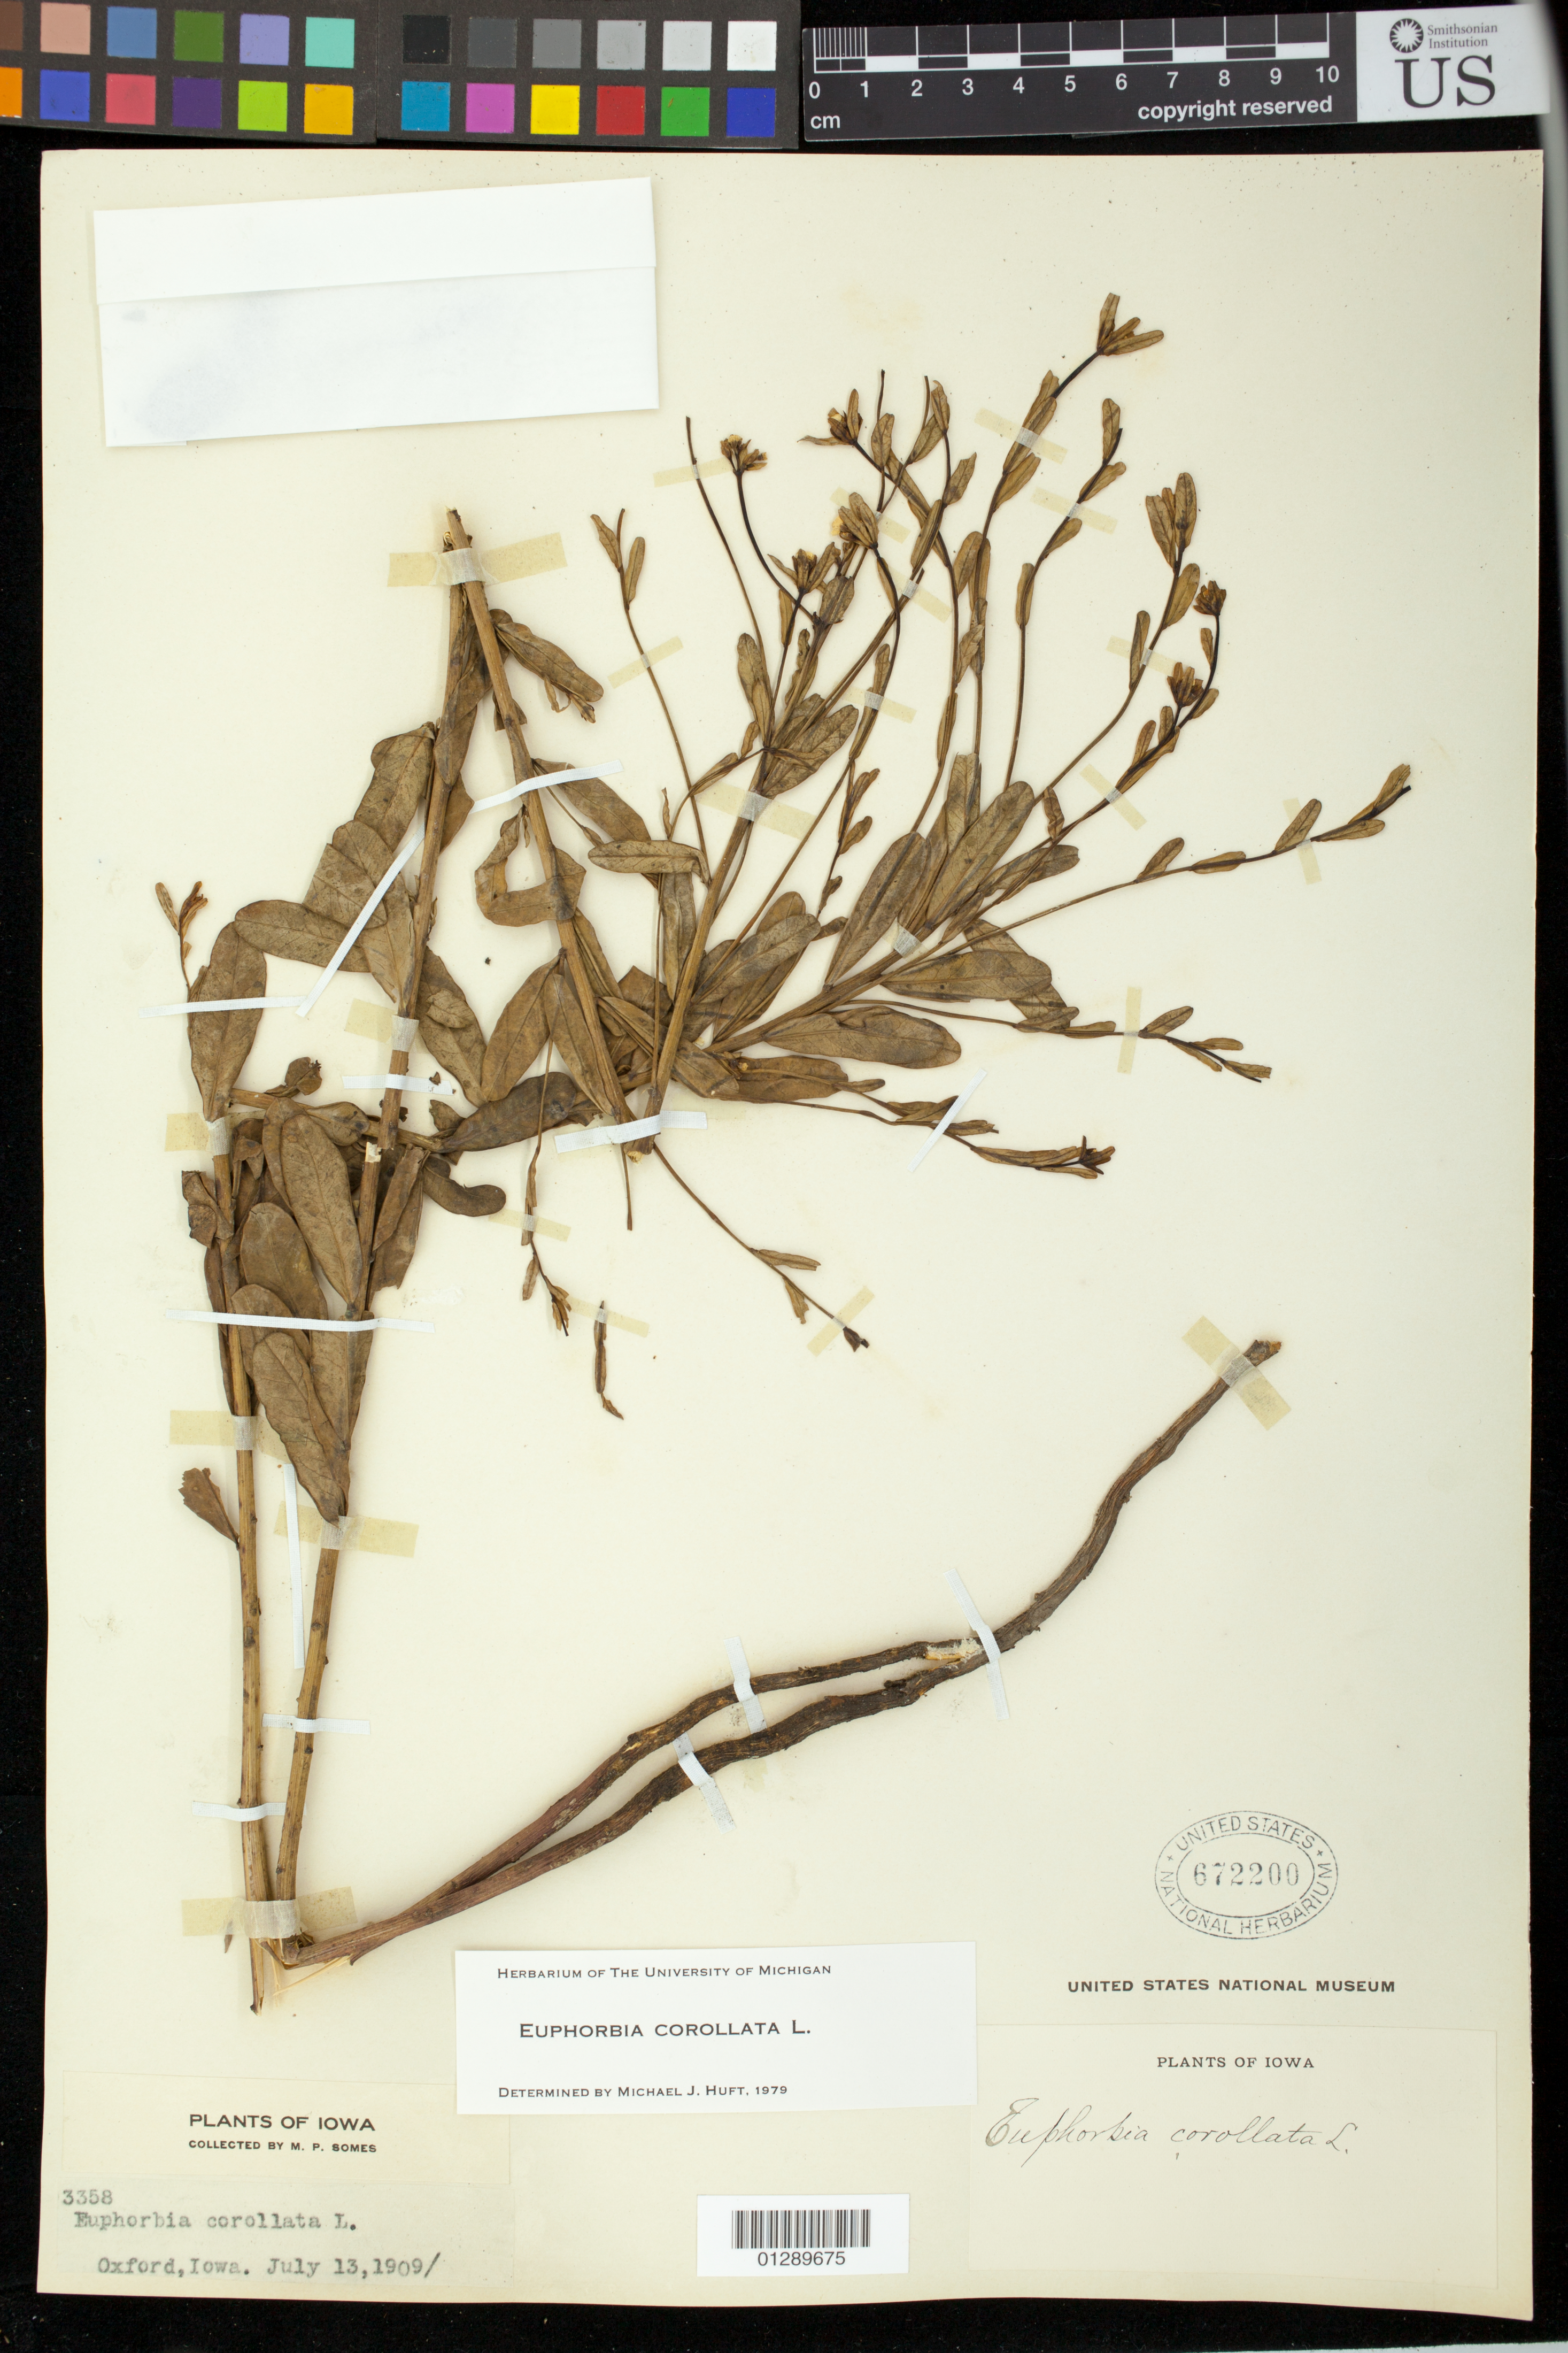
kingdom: Plantae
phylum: Tracheophyta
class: Magnoliopsida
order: Malpighiales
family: Euphorbiaceae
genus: Euphorbia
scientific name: Euphorbia corollata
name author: L.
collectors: M. Somes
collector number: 3358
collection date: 1909-07-13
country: United States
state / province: Iowa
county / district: Johnson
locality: Oxford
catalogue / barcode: US 672200